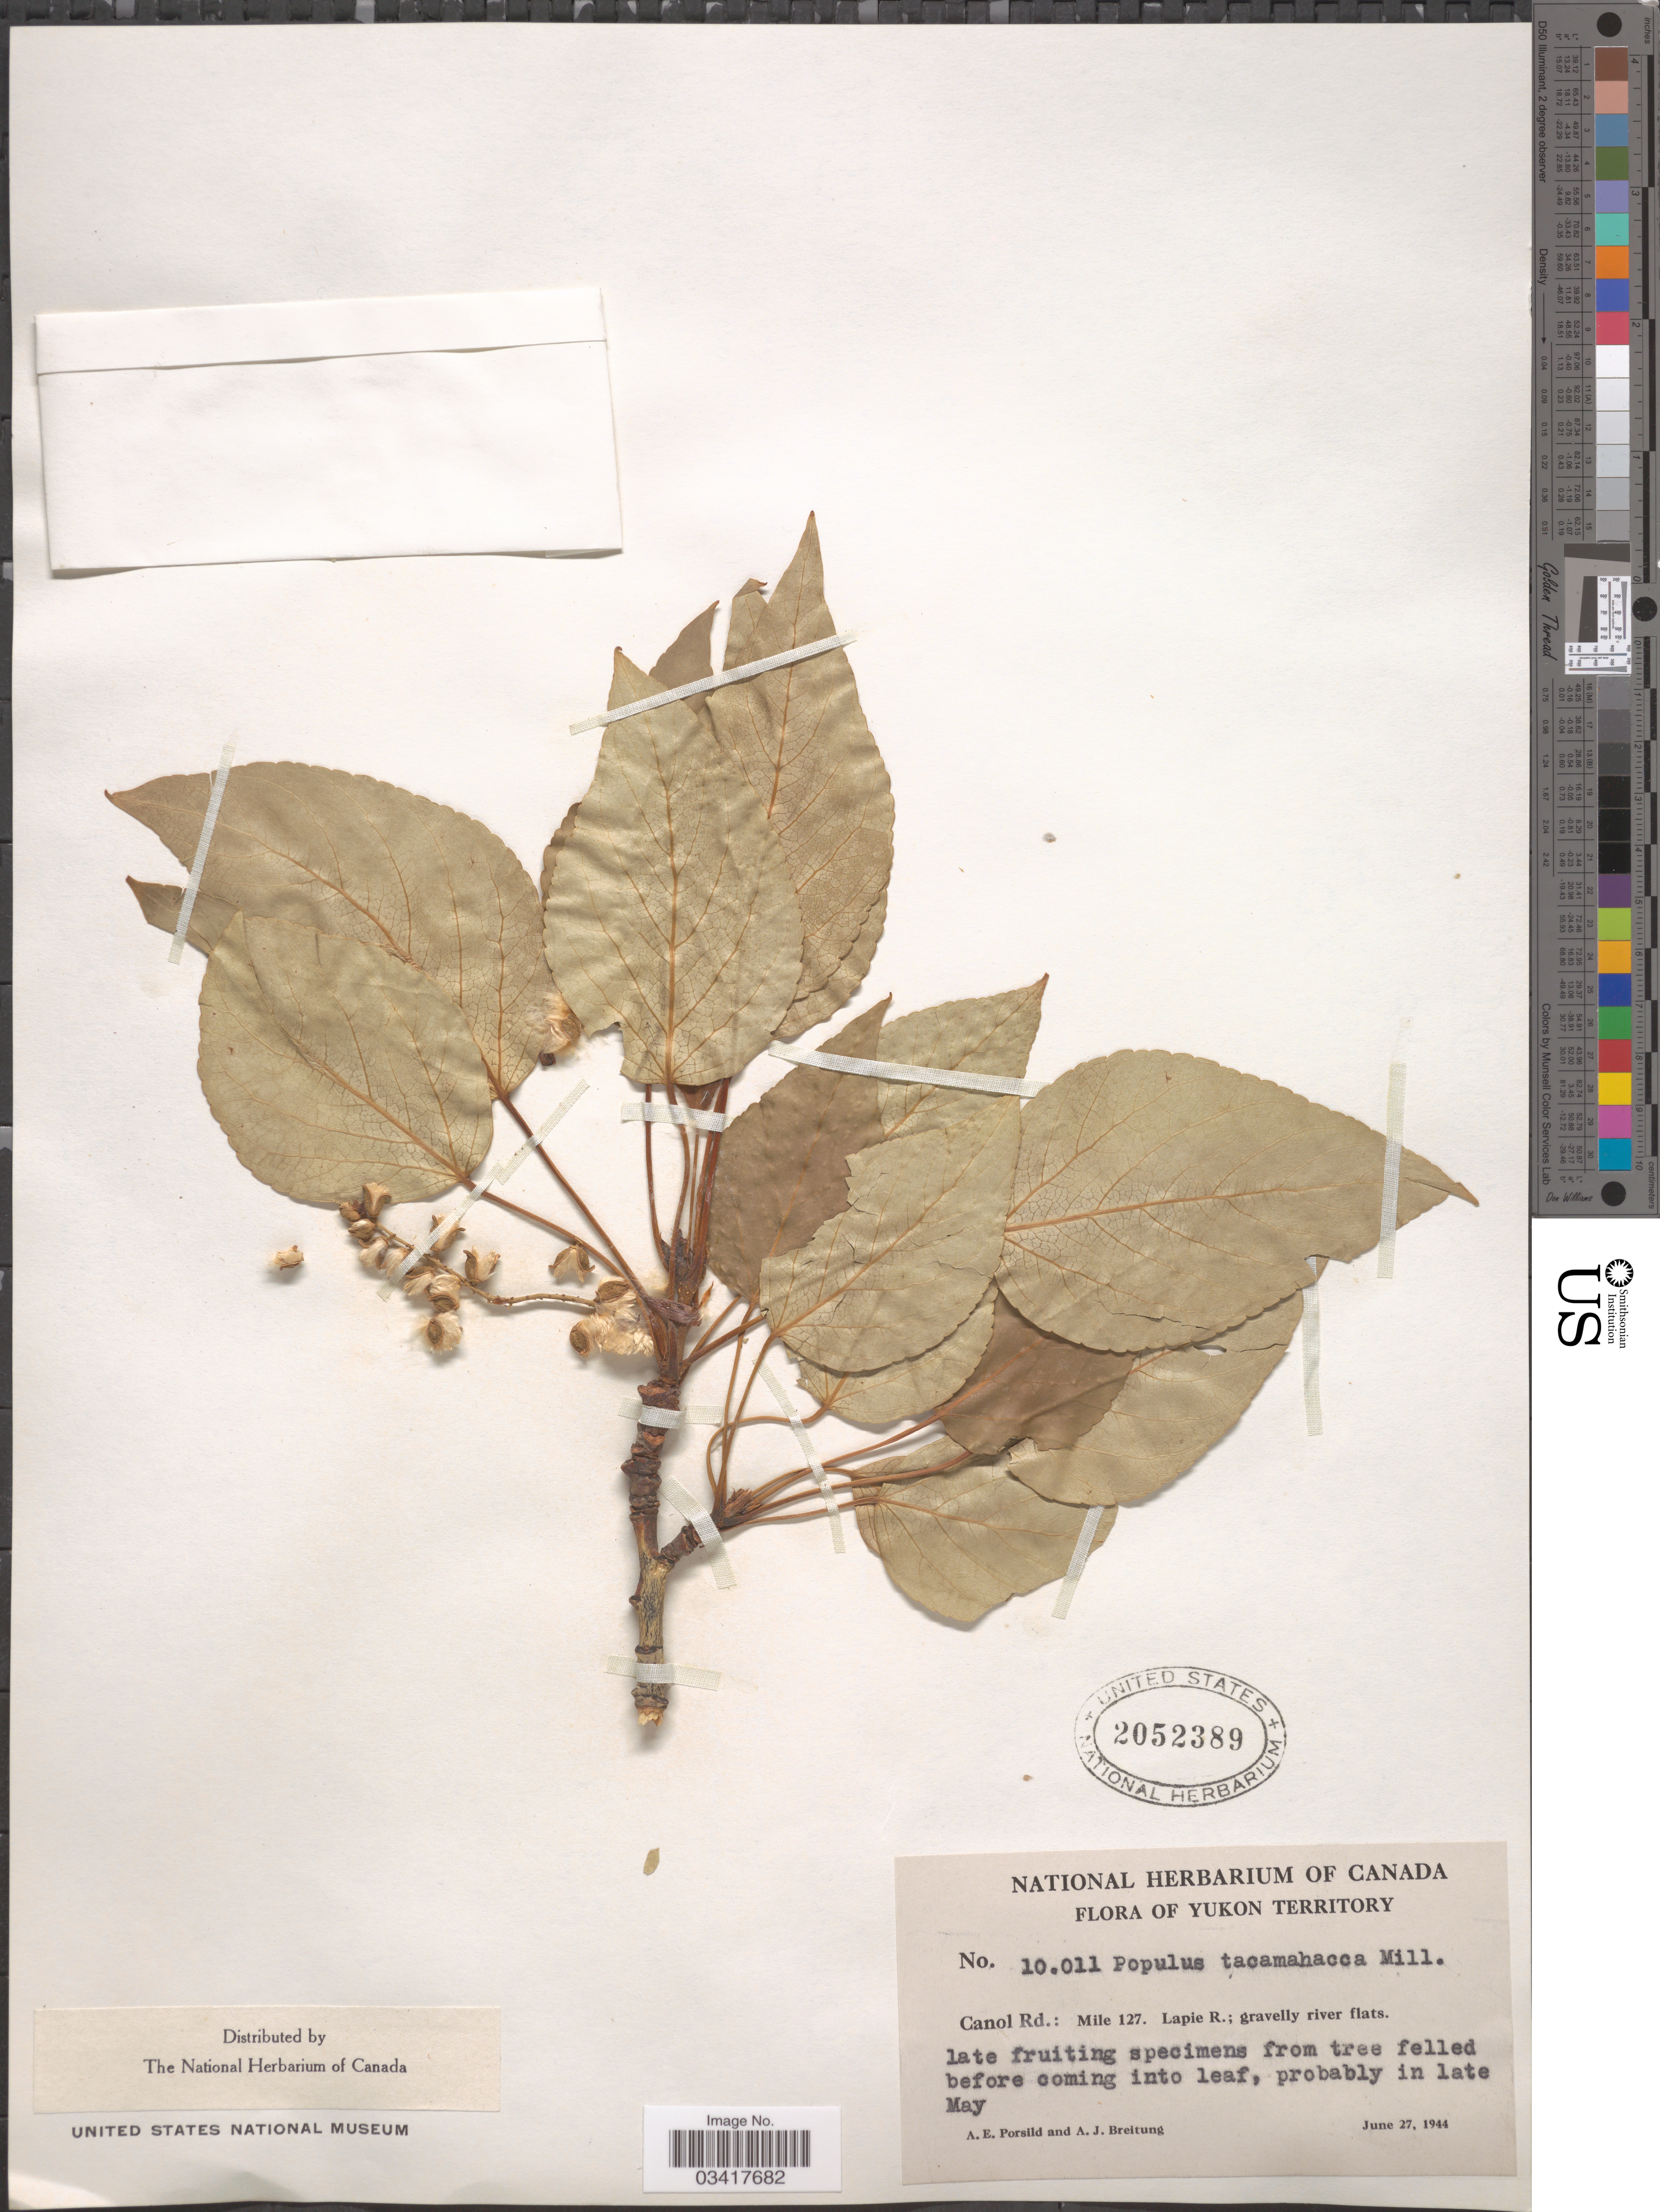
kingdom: Plantae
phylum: Tracheophyta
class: Magnoliopsida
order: Malpighiales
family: Salicaceae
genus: Populus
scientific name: Populus balsamifera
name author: L.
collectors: A. E. Porsild & A. Breitung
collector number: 10011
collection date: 1944-06-27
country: Canada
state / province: Yukon Territory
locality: Canol Rd.: Mile 127. Lapie R.; gravelly river flats.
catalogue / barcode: US 2052389